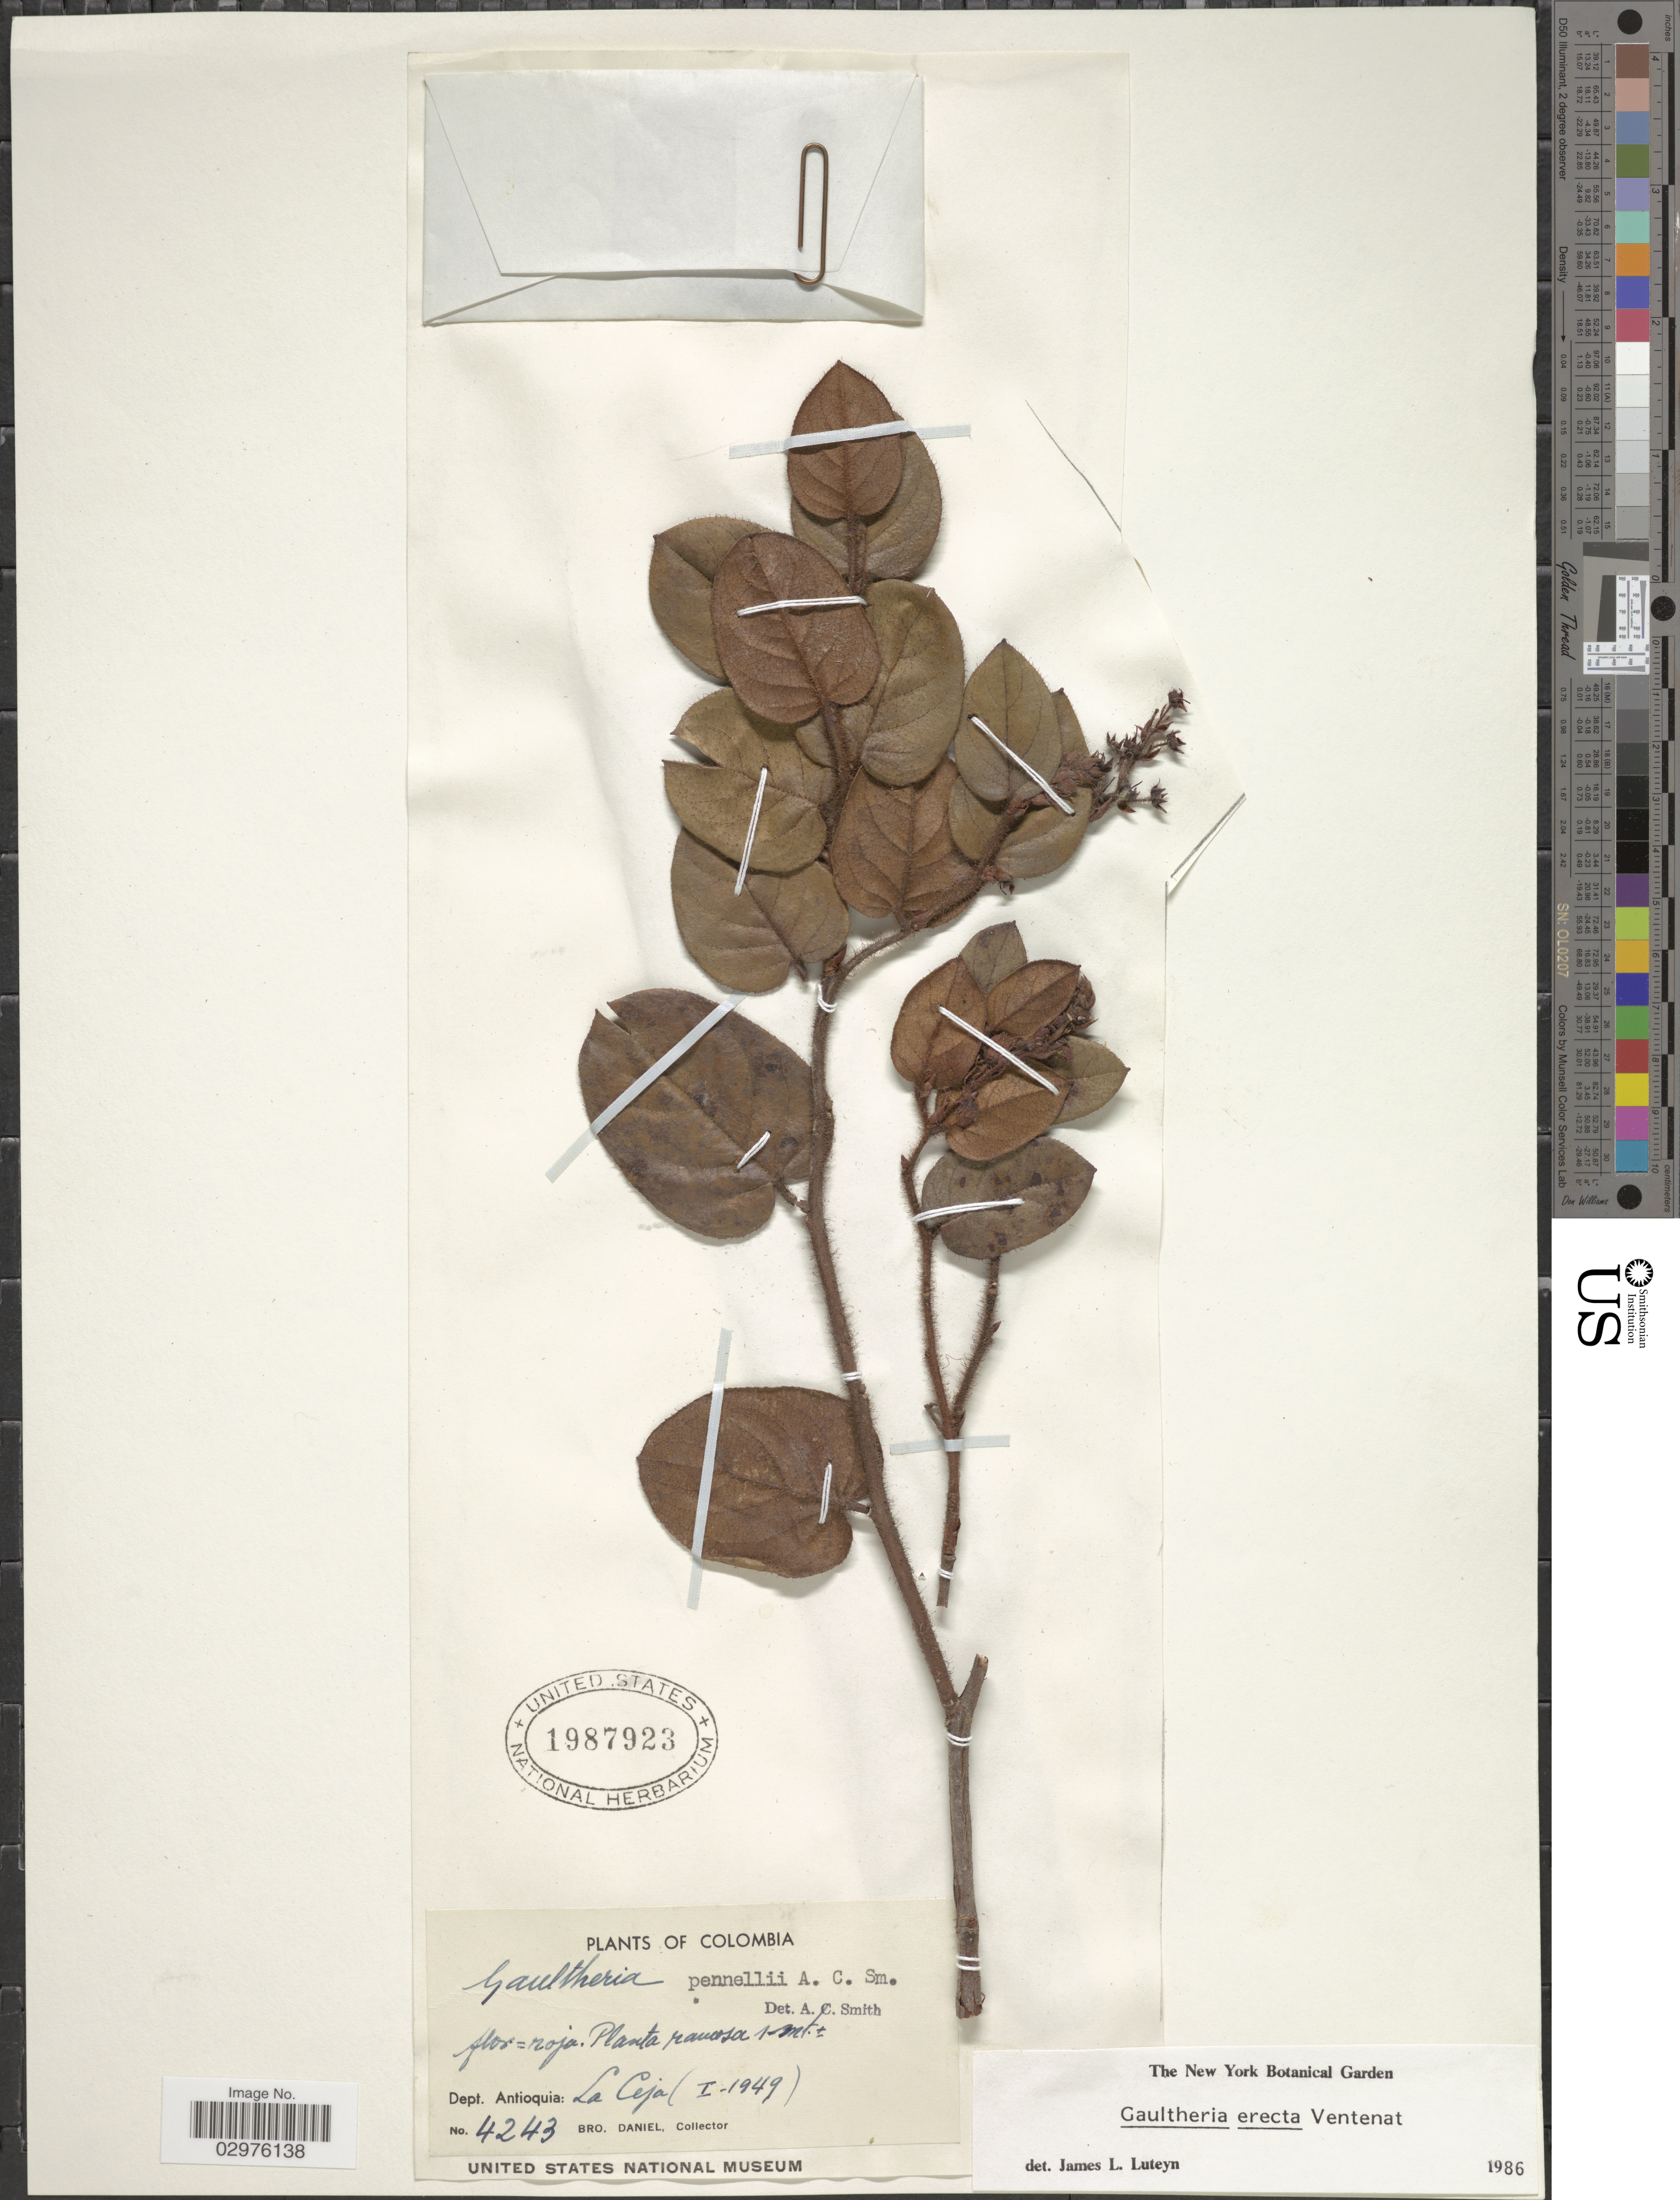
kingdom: Plantae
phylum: Tracheophyta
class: Magnoliopsida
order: Ericales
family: Ericaceae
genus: Gaultheria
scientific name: Gaultheria erecta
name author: Vent.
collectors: Bro. Daniel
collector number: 4243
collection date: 1949-01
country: Colombia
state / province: Antioquia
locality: Dept. Antioquia: La Ceja.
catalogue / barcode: US 1987923